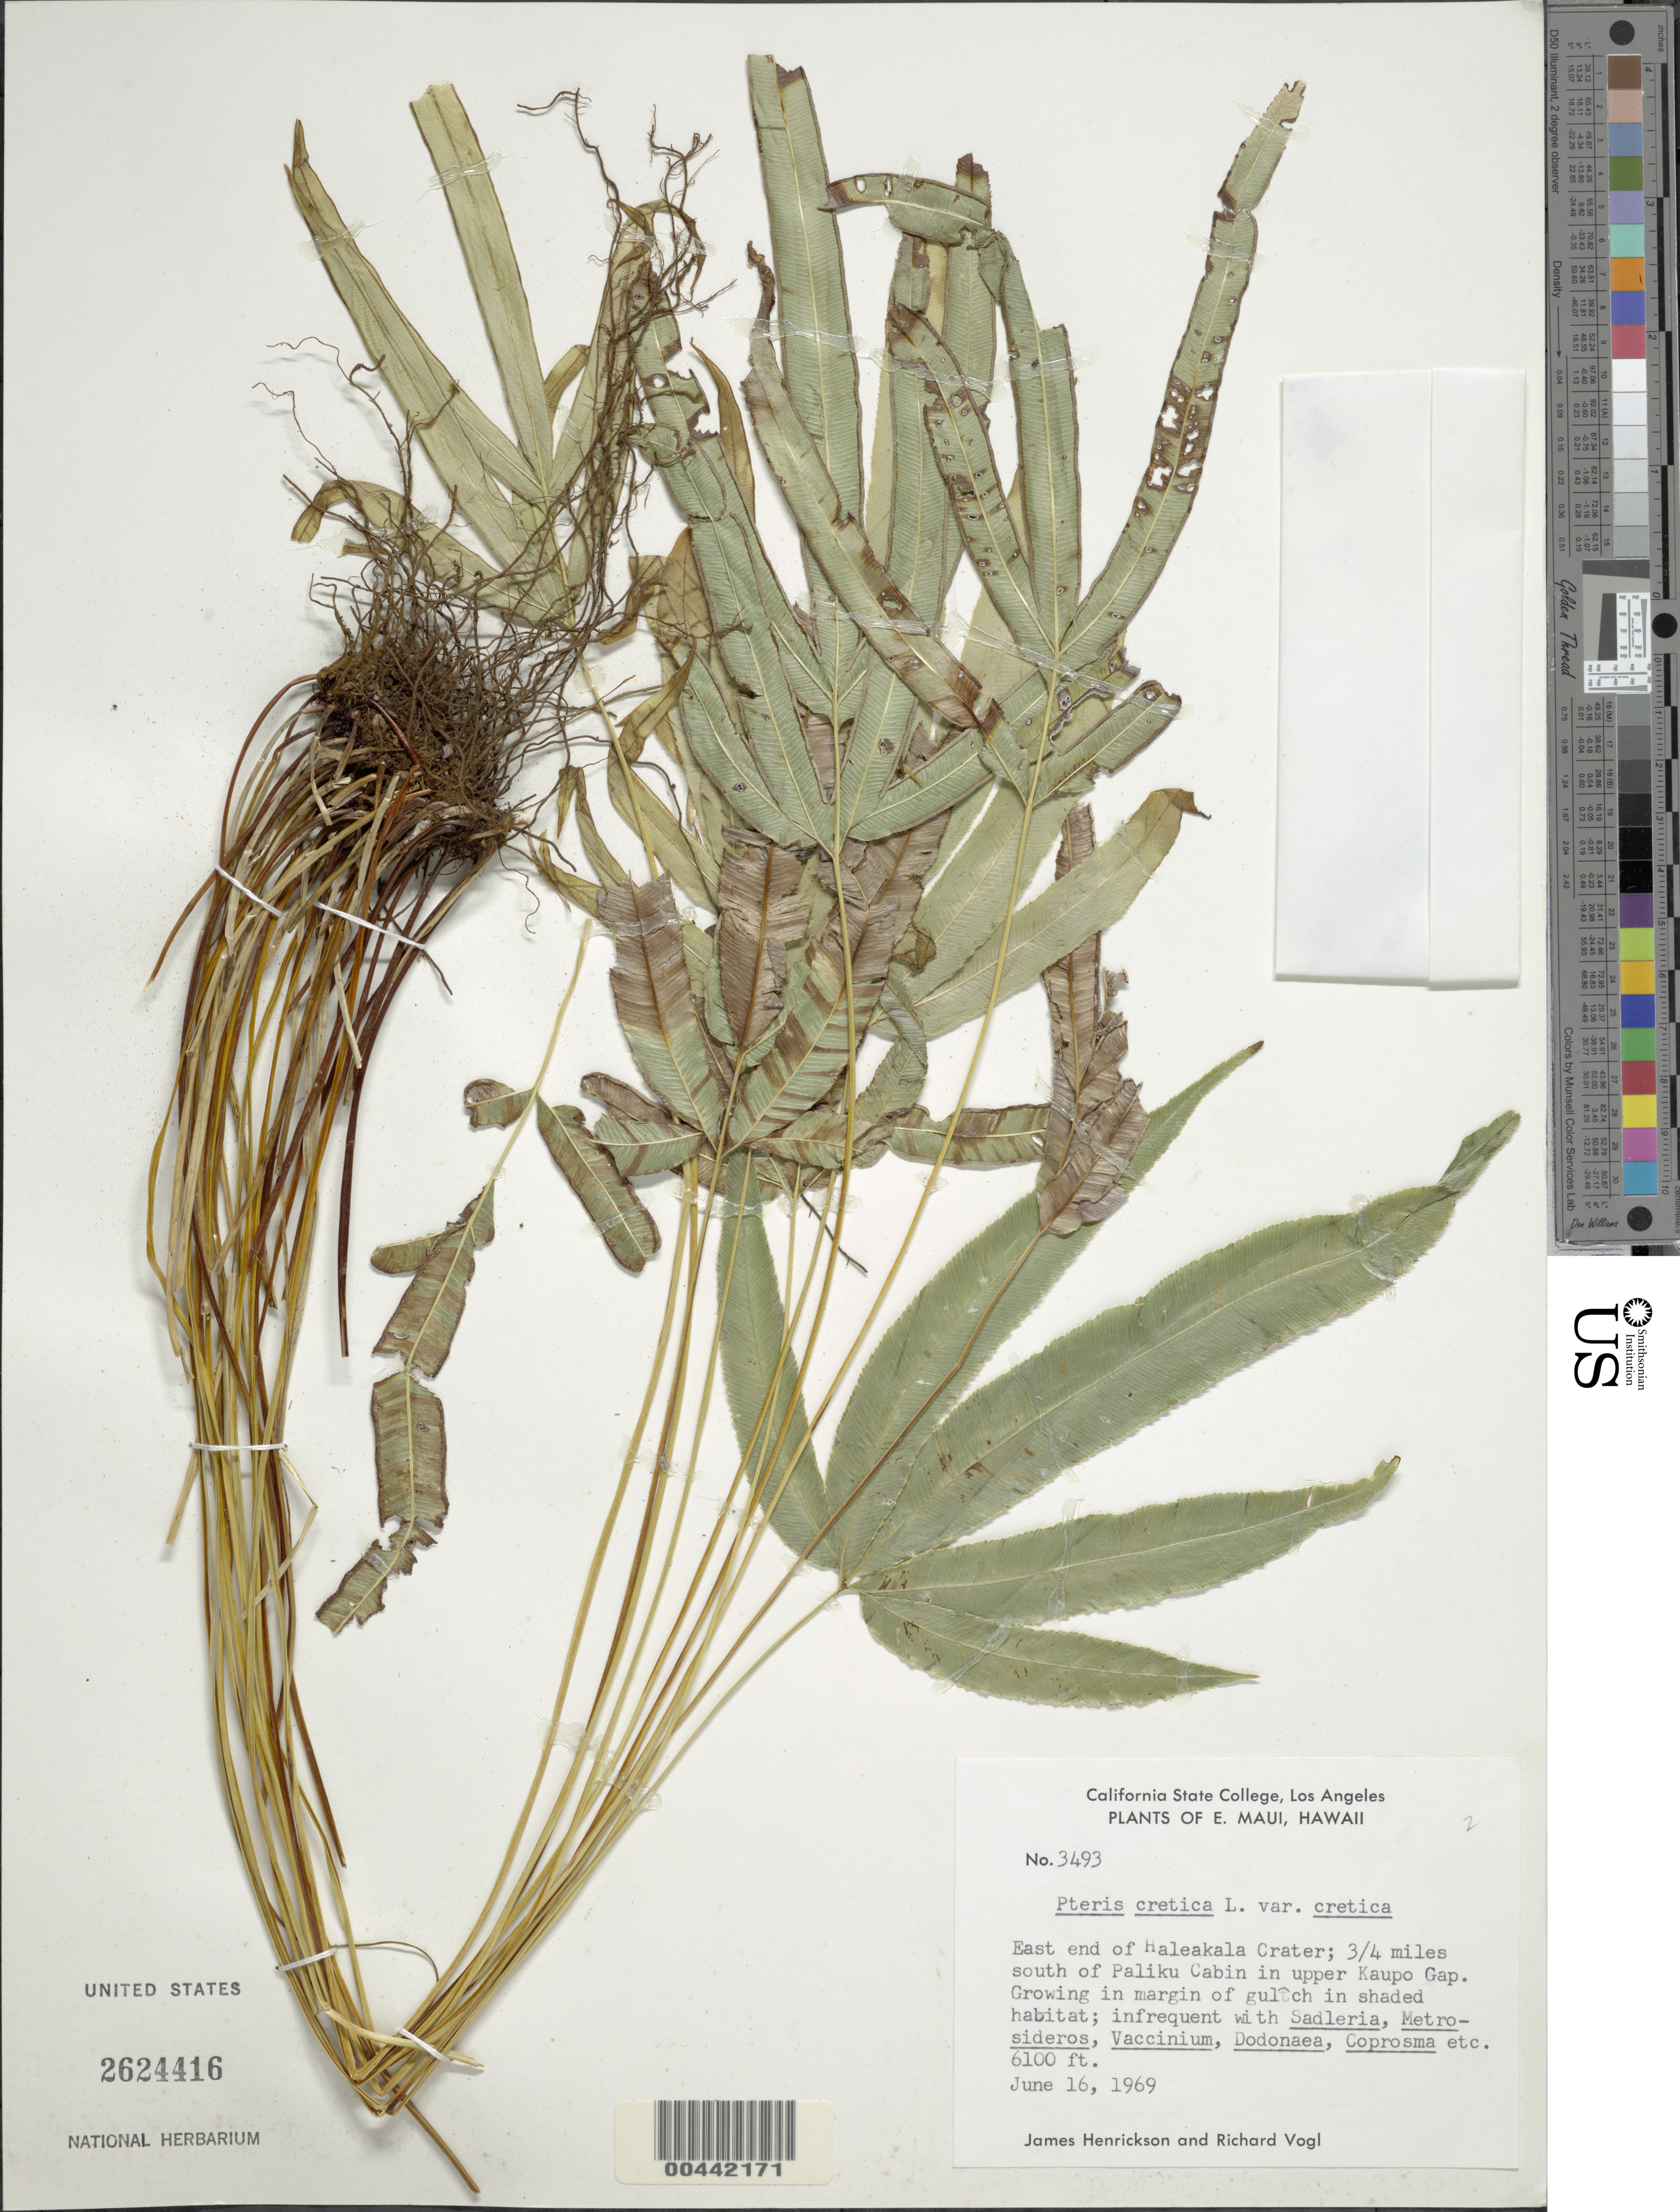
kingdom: Plantae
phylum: Tracheophyta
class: Polypodiopsida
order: Polypodiales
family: Pteridaceae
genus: Pteris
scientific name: Pteris cretica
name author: L.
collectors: J. S. Henrickson & R. Vogl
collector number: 3493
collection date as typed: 16 Jun 1969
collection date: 1969-06-16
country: United States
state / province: Hawaii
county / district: Maui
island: Maui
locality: E end of Haleakala Crater, 3/4 mi S of Paliku Cabin in upper Kaupo Gap, E Maui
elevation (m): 1859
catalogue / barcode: US 2624416